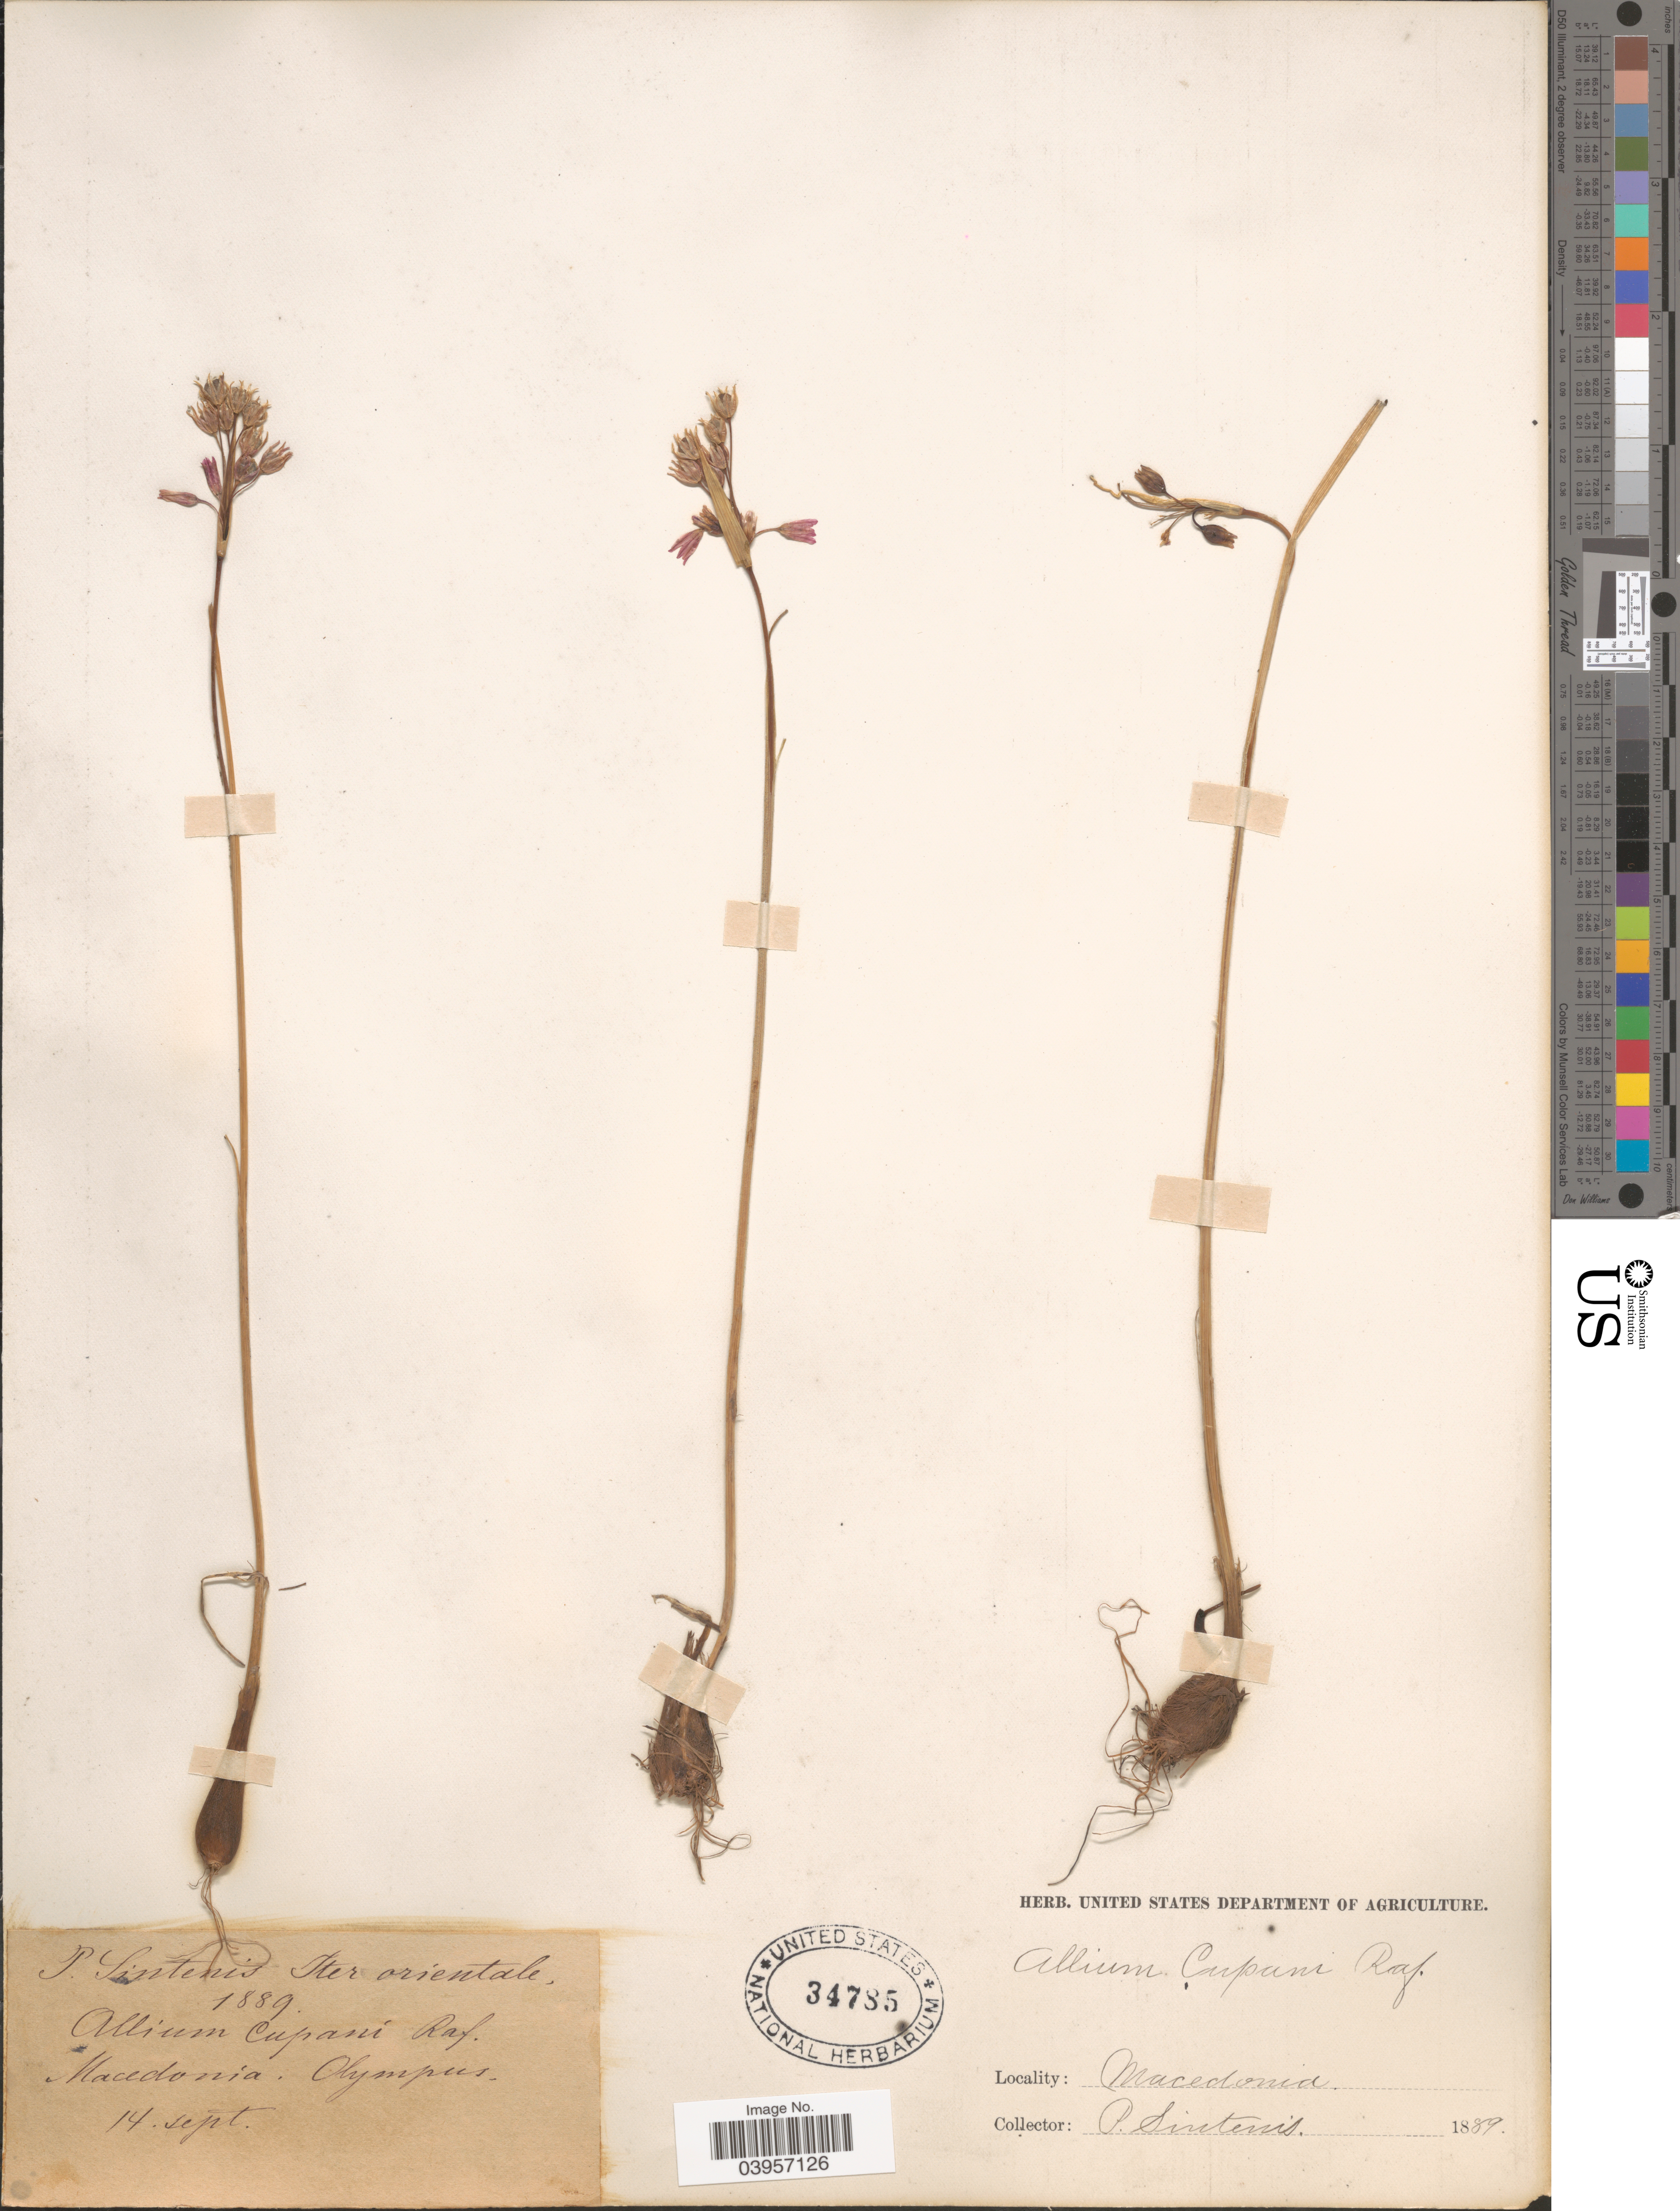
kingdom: Plantae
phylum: Tracheophyta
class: Liliopsida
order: Asparagales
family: Amaryllidaceae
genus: Allium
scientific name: Allium cupani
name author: Raf.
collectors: P. Sintenis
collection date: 1889-09-14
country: North Macedonia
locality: Olympus.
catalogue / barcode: US 34785